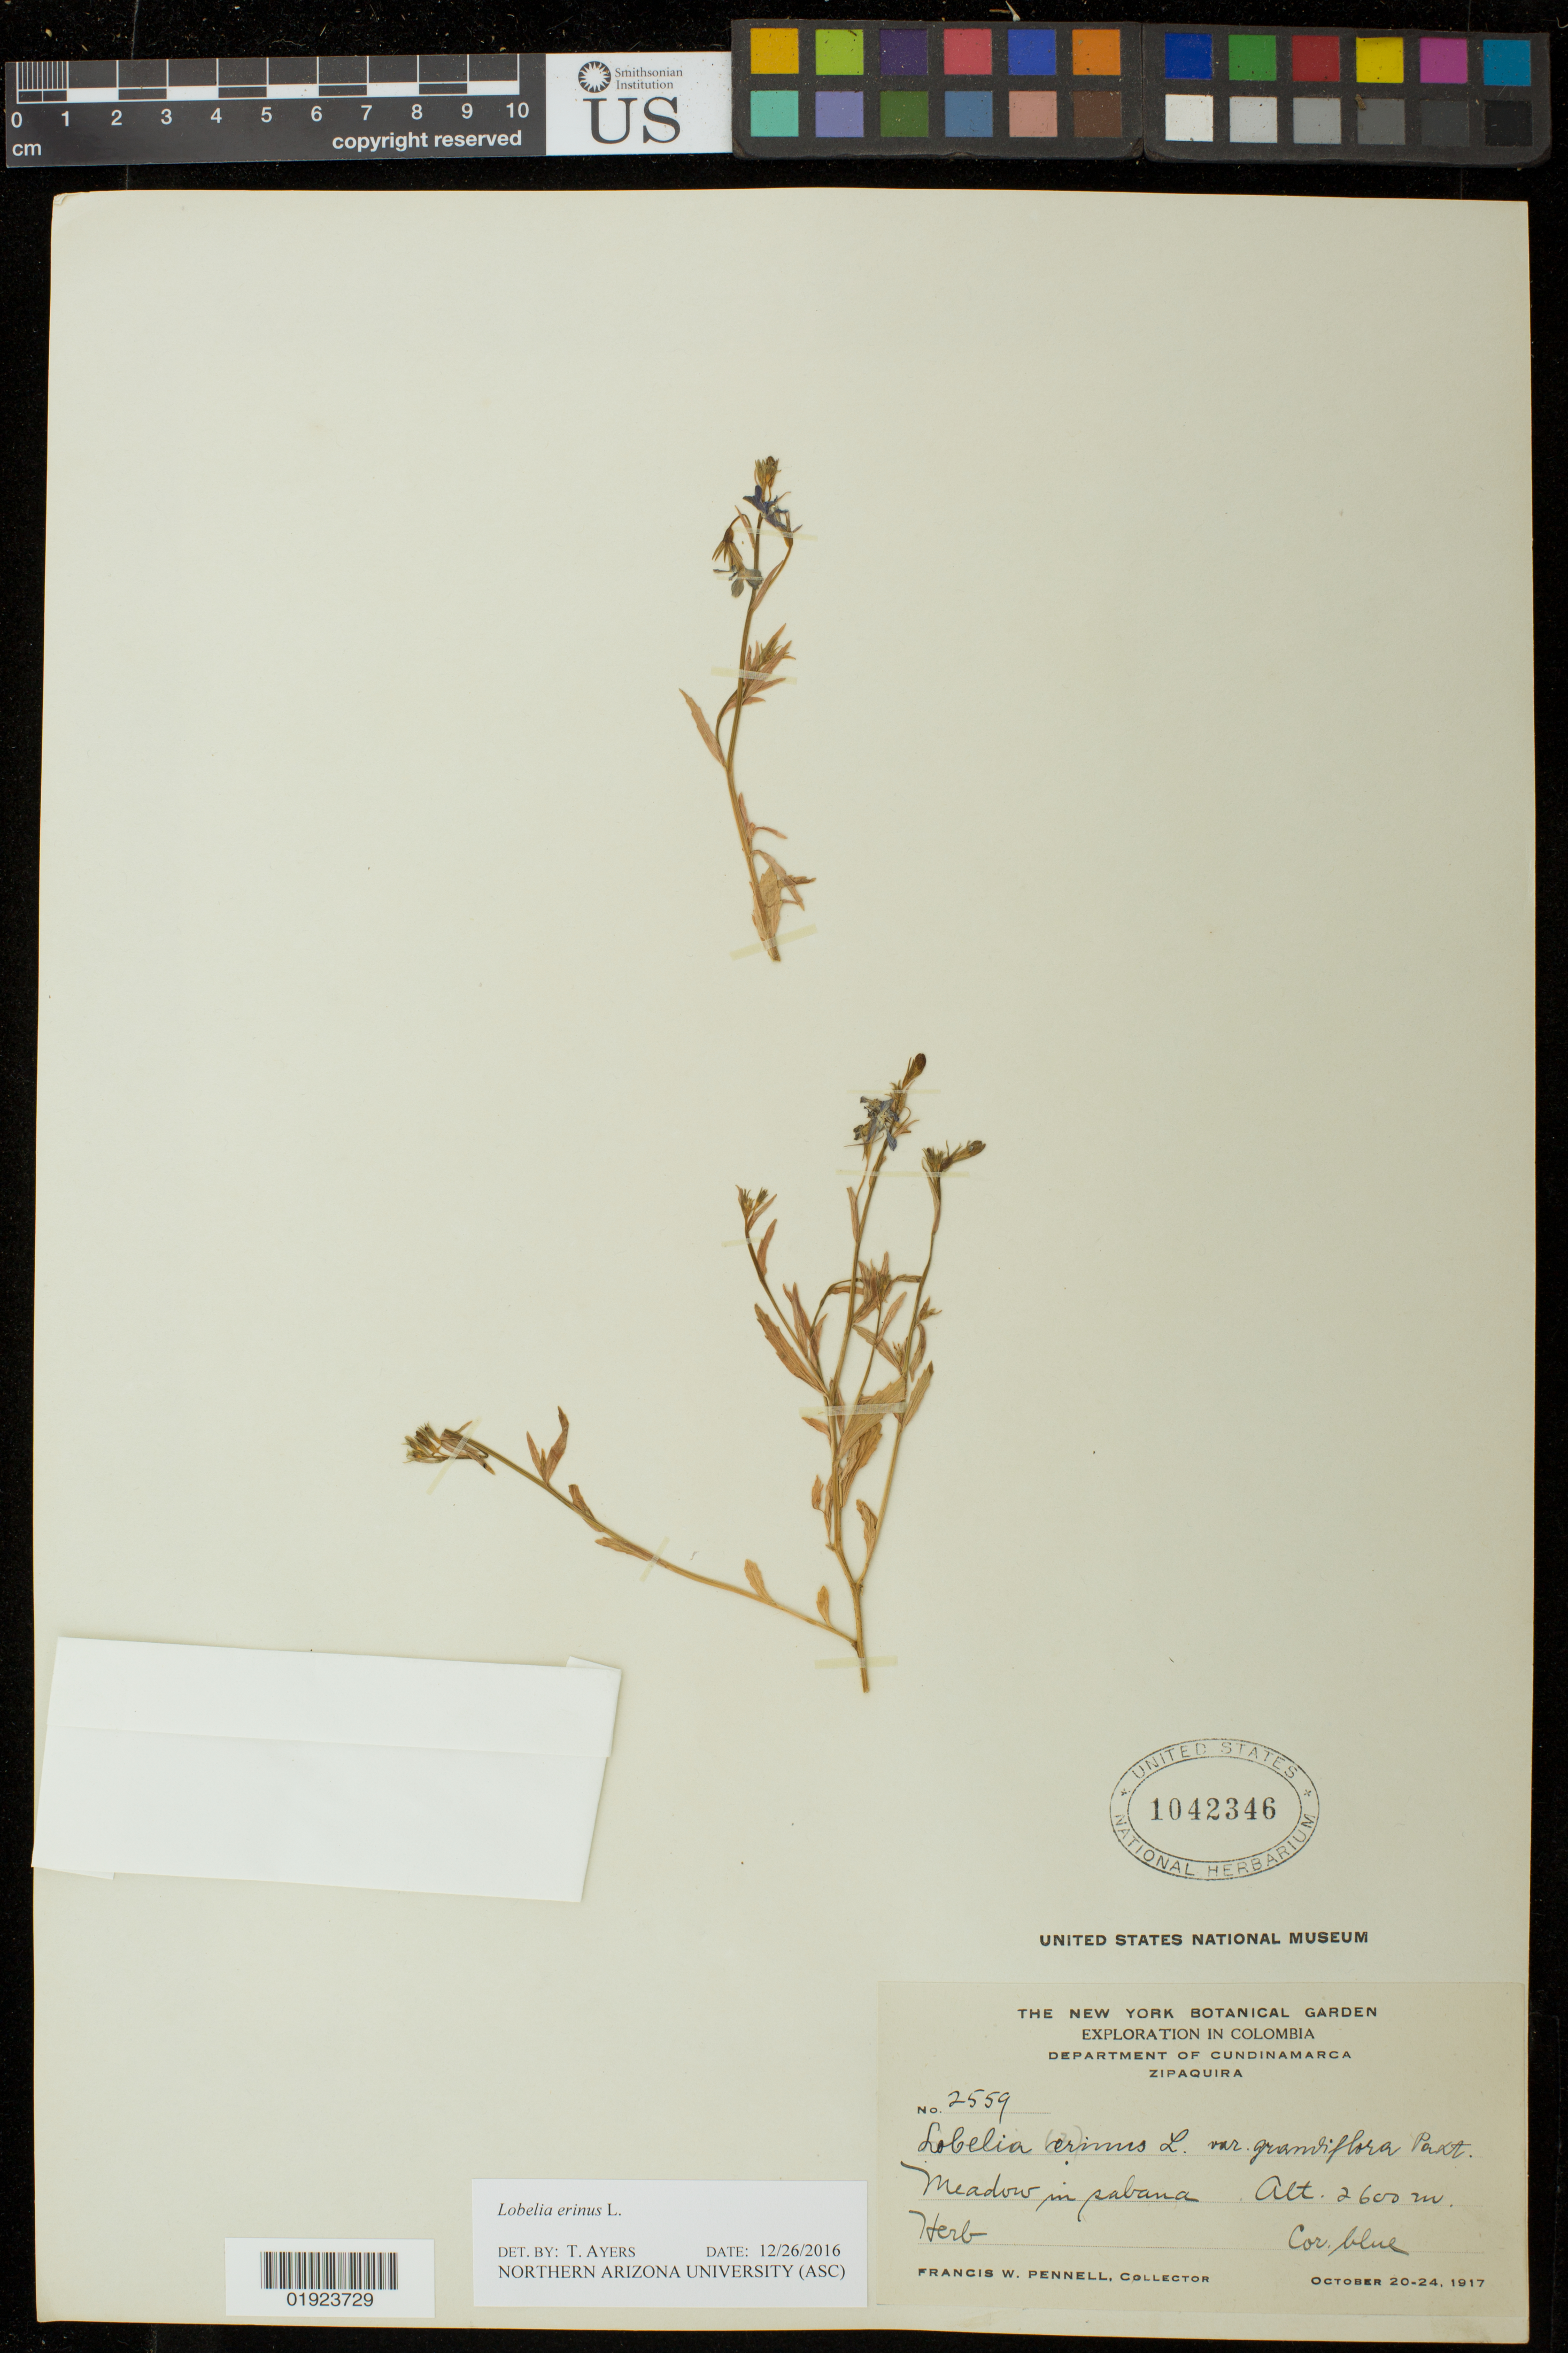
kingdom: Plantae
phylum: Tracheophyta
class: Magnoliopsida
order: Asterales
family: Campanulaceae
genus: Lobelia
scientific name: Lobelia erinus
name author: L.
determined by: Ayers, T.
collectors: F. W. Pennell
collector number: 2559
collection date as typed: October 20-24, 1917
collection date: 1917-10-20/1917-10-24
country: Colombia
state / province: Cundinamarca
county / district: Zipaquirá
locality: meadow in pabana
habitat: meadow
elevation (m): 2600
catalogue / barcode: US 1042346